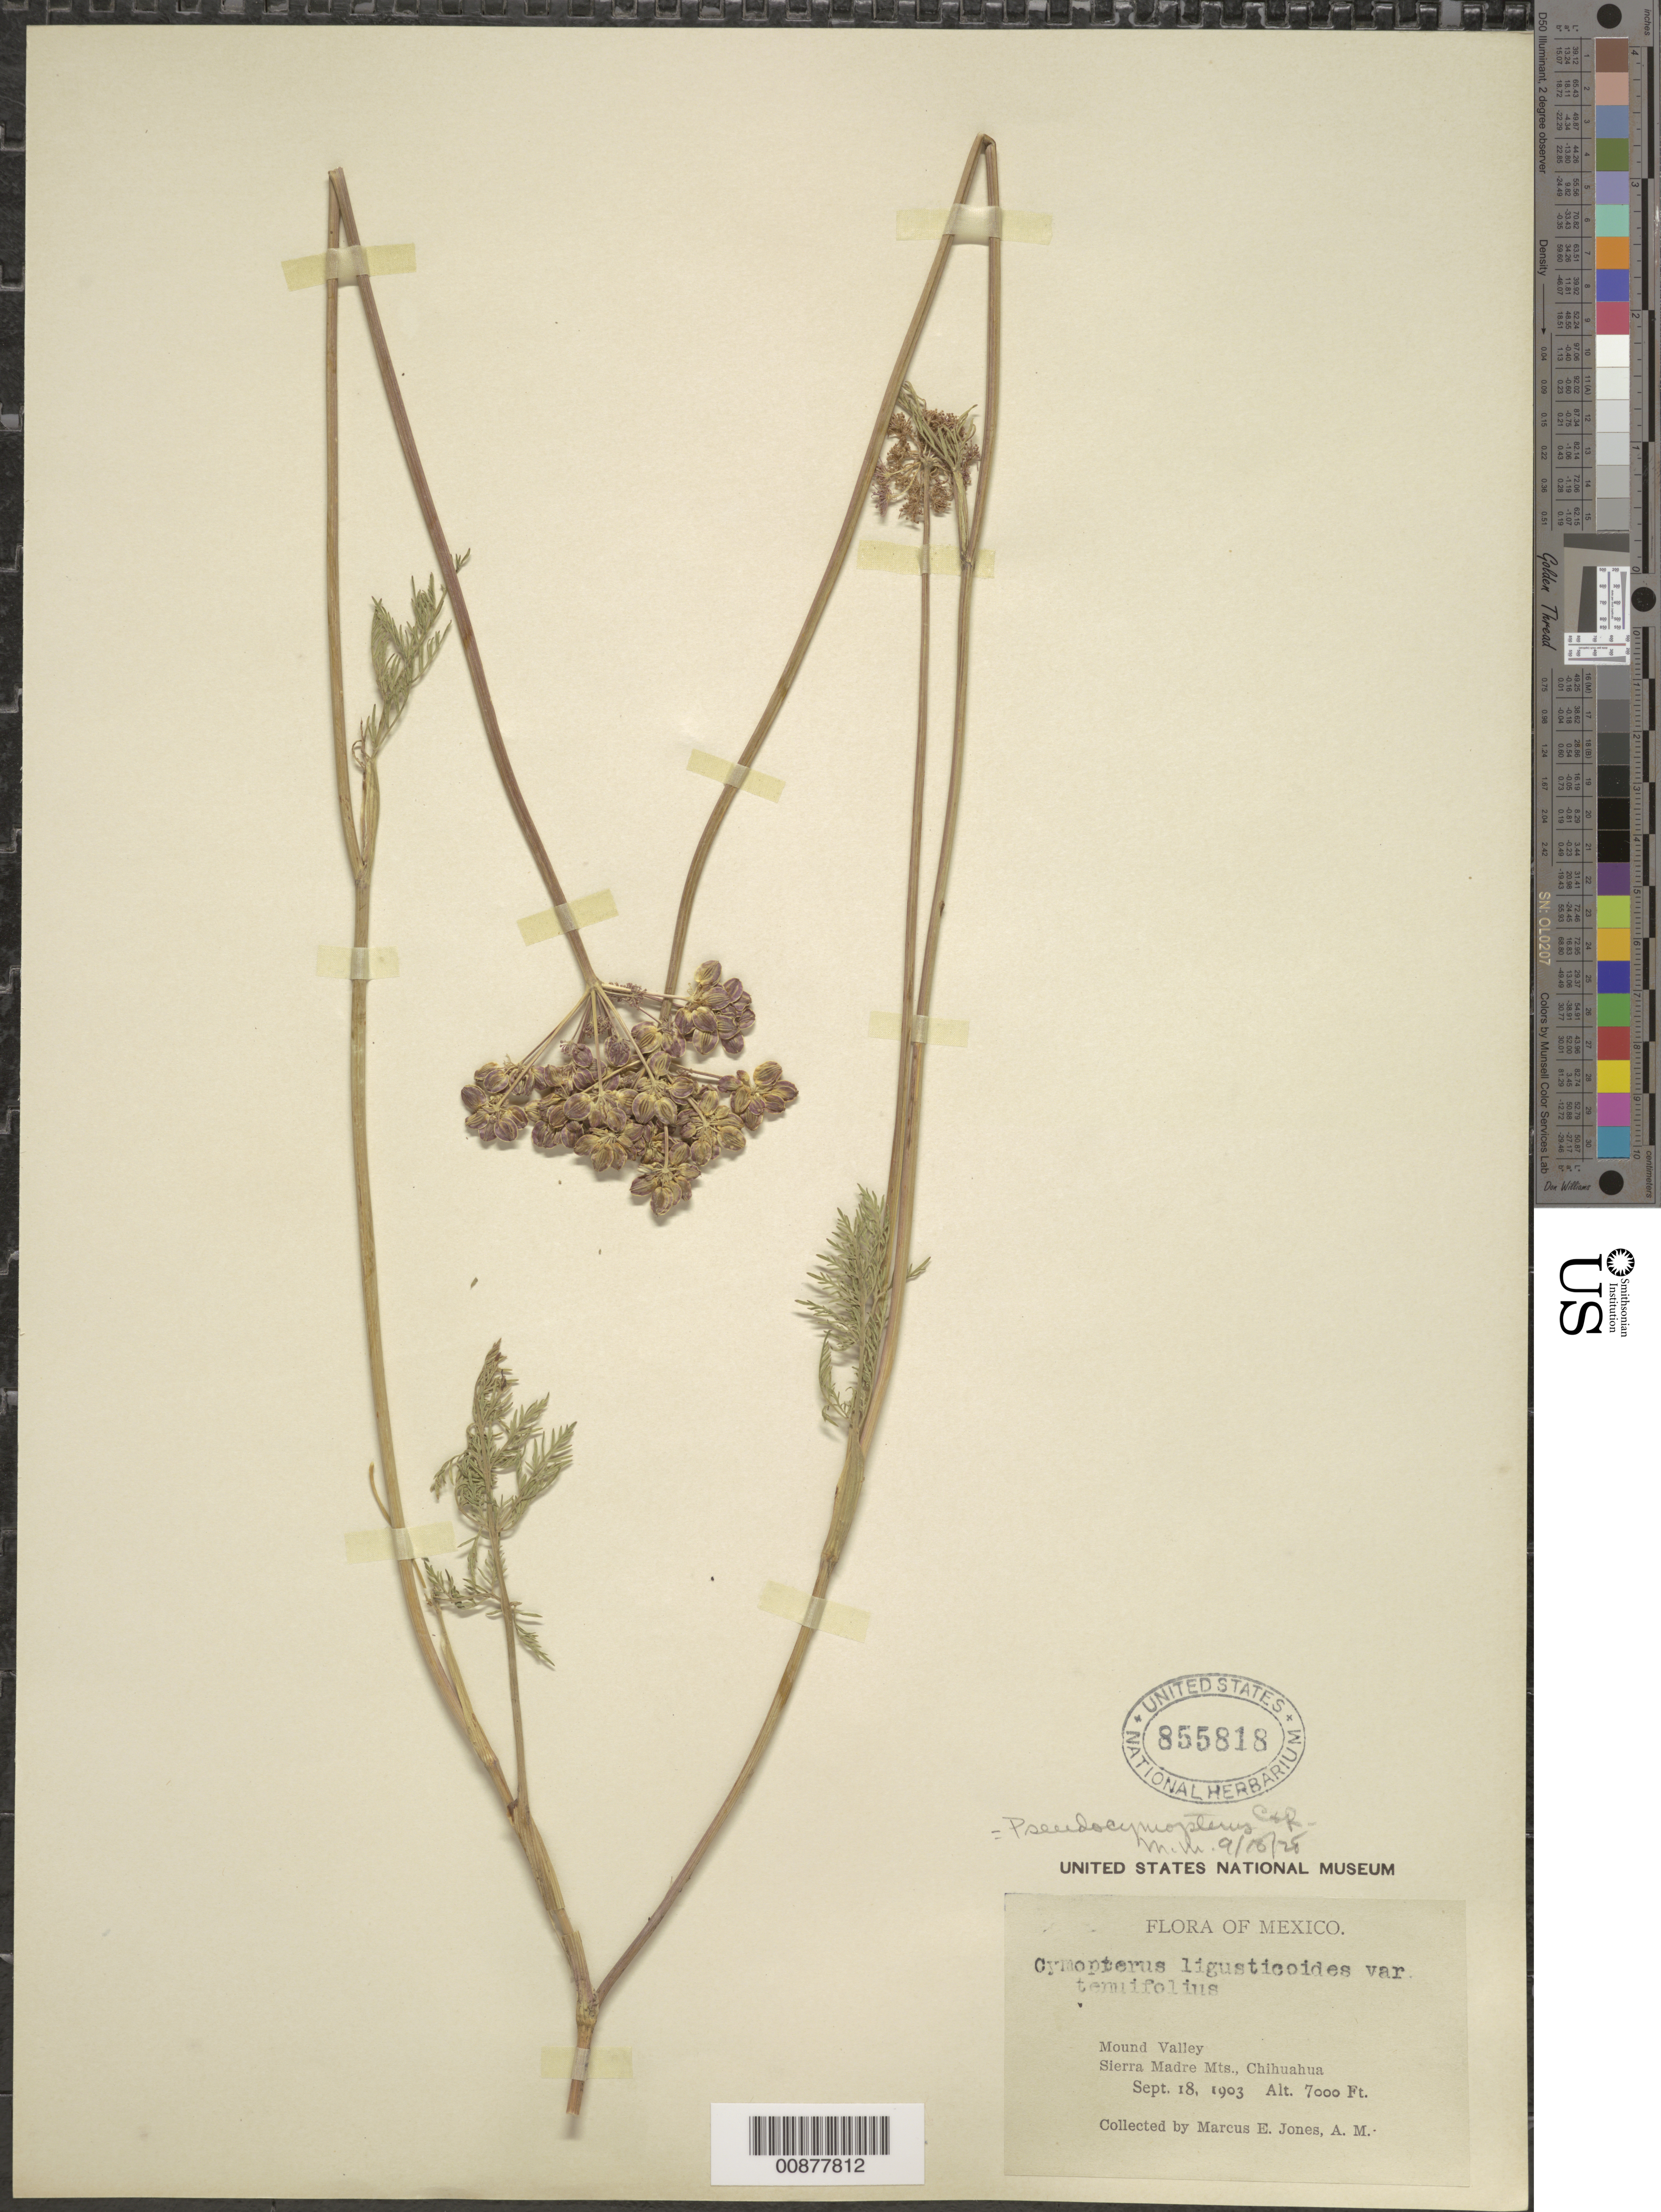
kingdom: Plantae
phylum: Tracheophyta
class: Magnoliopsida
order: Apiales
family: Apiaceae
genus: Pseudocymopterus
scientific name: Pseudocymopterus montanus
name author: (A. Gray) J.M. Coult. & Rose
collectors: M. E. Jones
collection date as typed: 18 Sep 1903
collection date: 1903-09-18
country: Mexico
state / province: Chihuahua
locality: Mound Valley. Sierra Madre Mts., Chihuahua.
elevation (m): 2134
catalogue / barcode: US 855818